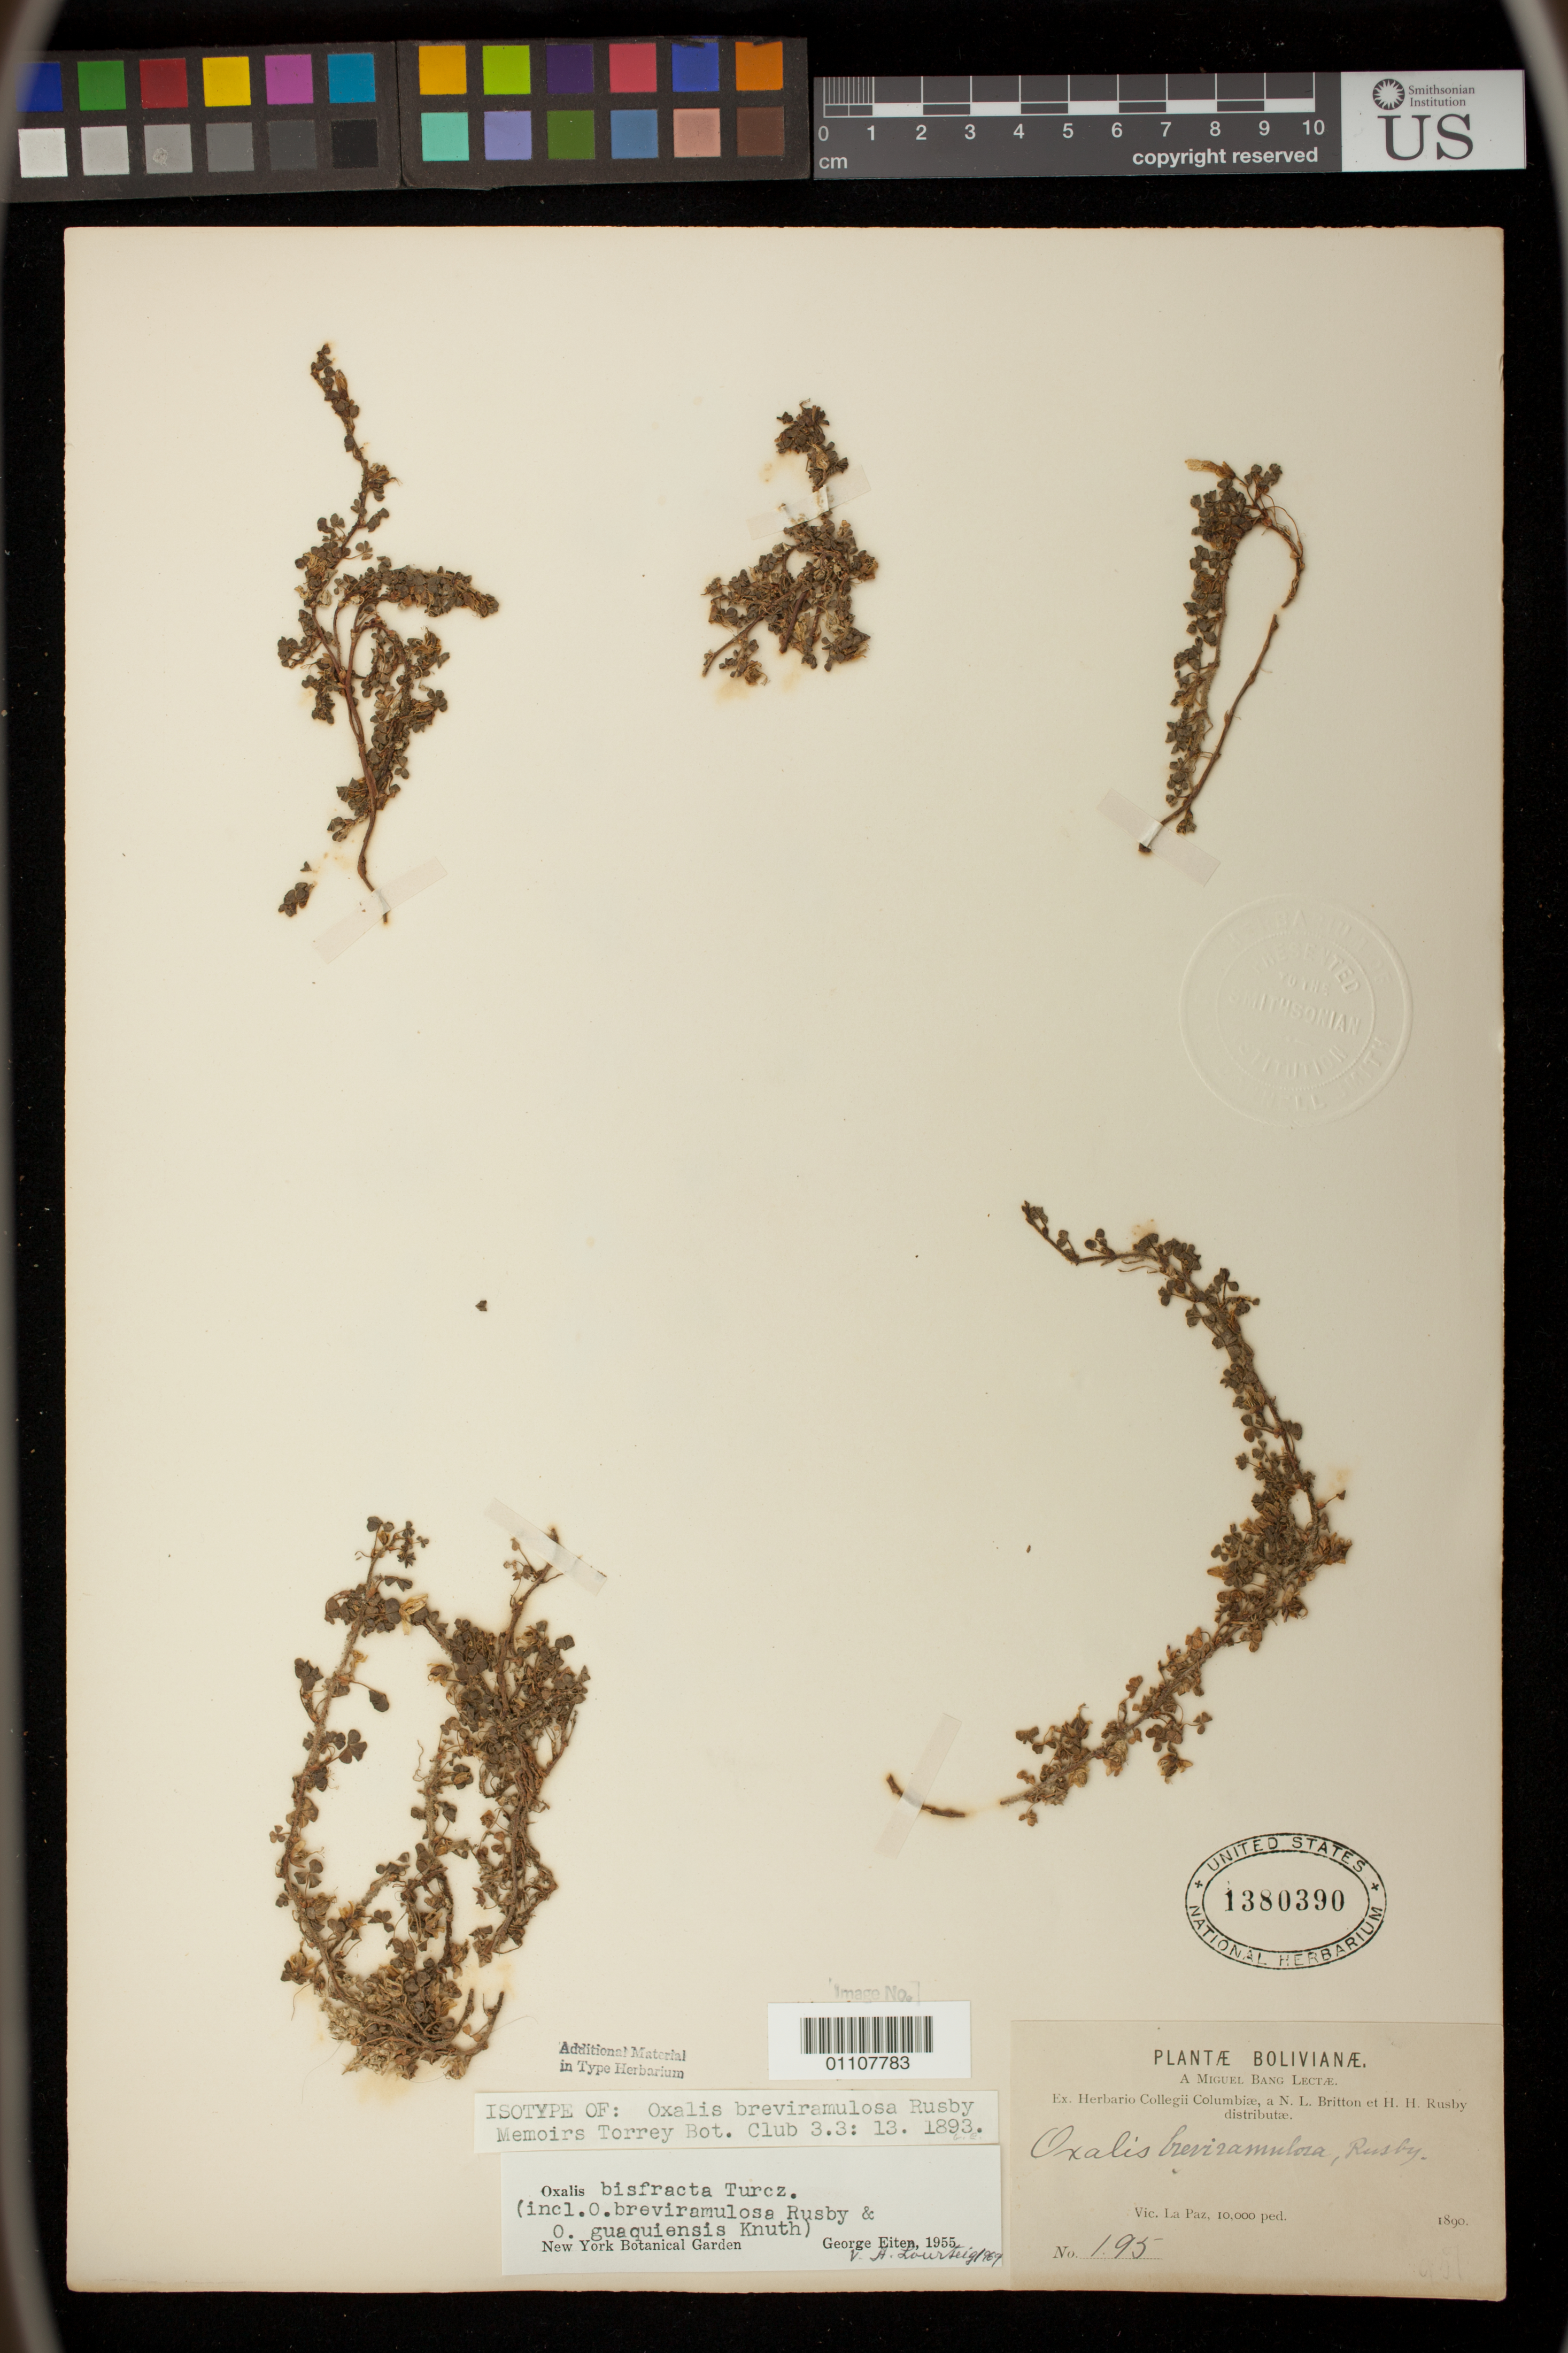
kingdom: Plantae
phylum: Tracheophyta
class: Magnoliopsida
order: Oxalidales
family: Oxalidaceae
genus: Oxalis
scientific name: Oxalis breviramulosa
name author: Rusby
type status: Isotype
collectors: M. Bang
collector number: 195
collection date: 1890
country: Bolivia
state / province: La Paz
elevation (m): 3048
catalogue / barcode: US 1380390